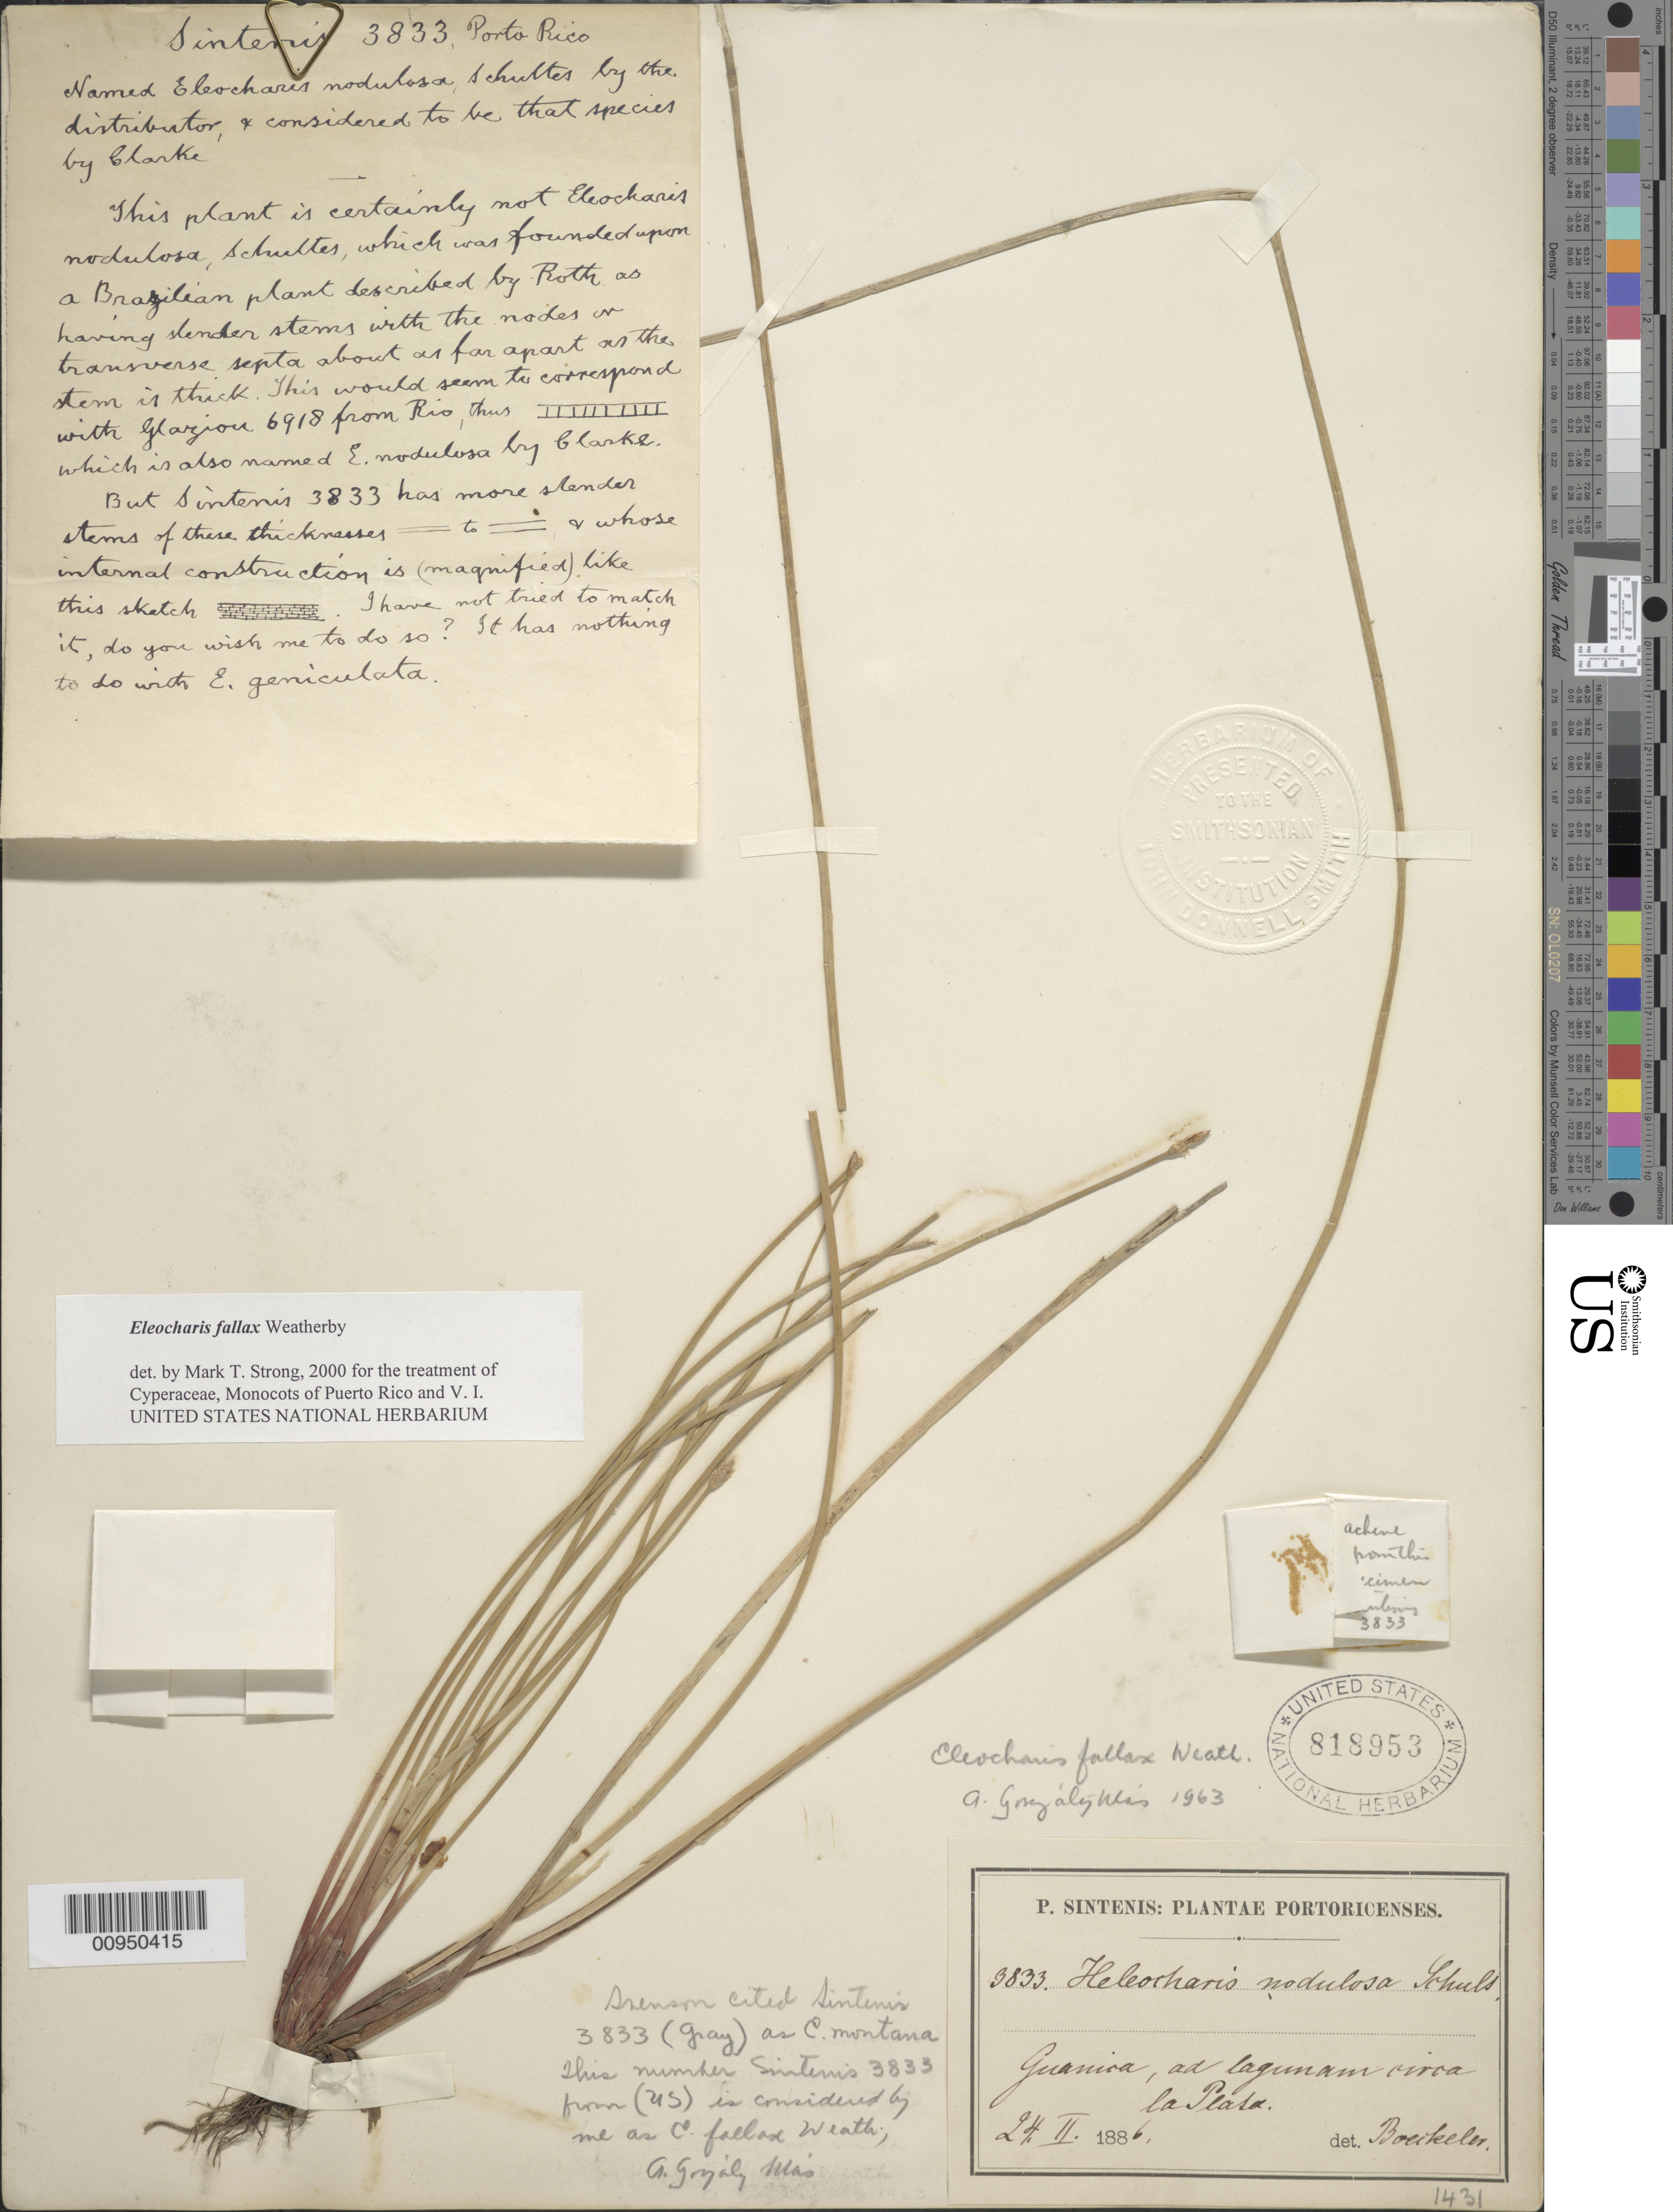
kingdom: Plantae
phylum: Tracheophyta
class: Liliopsida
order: Poales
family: Cyperaceae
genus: Eleocharis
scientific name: Eleocharis fallax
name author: Weath.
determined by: Strong, M. T., (US), Smithsonian Institution - National Museum of Natural History (UNITED STATES)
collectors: P. Sintenis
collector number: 3833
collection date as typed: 24 Feb 1886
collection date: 1886-02-24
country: Puerto Rico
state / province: Guánica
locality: Guancia, at lagunan cerca la Plata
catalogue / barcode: US 818953